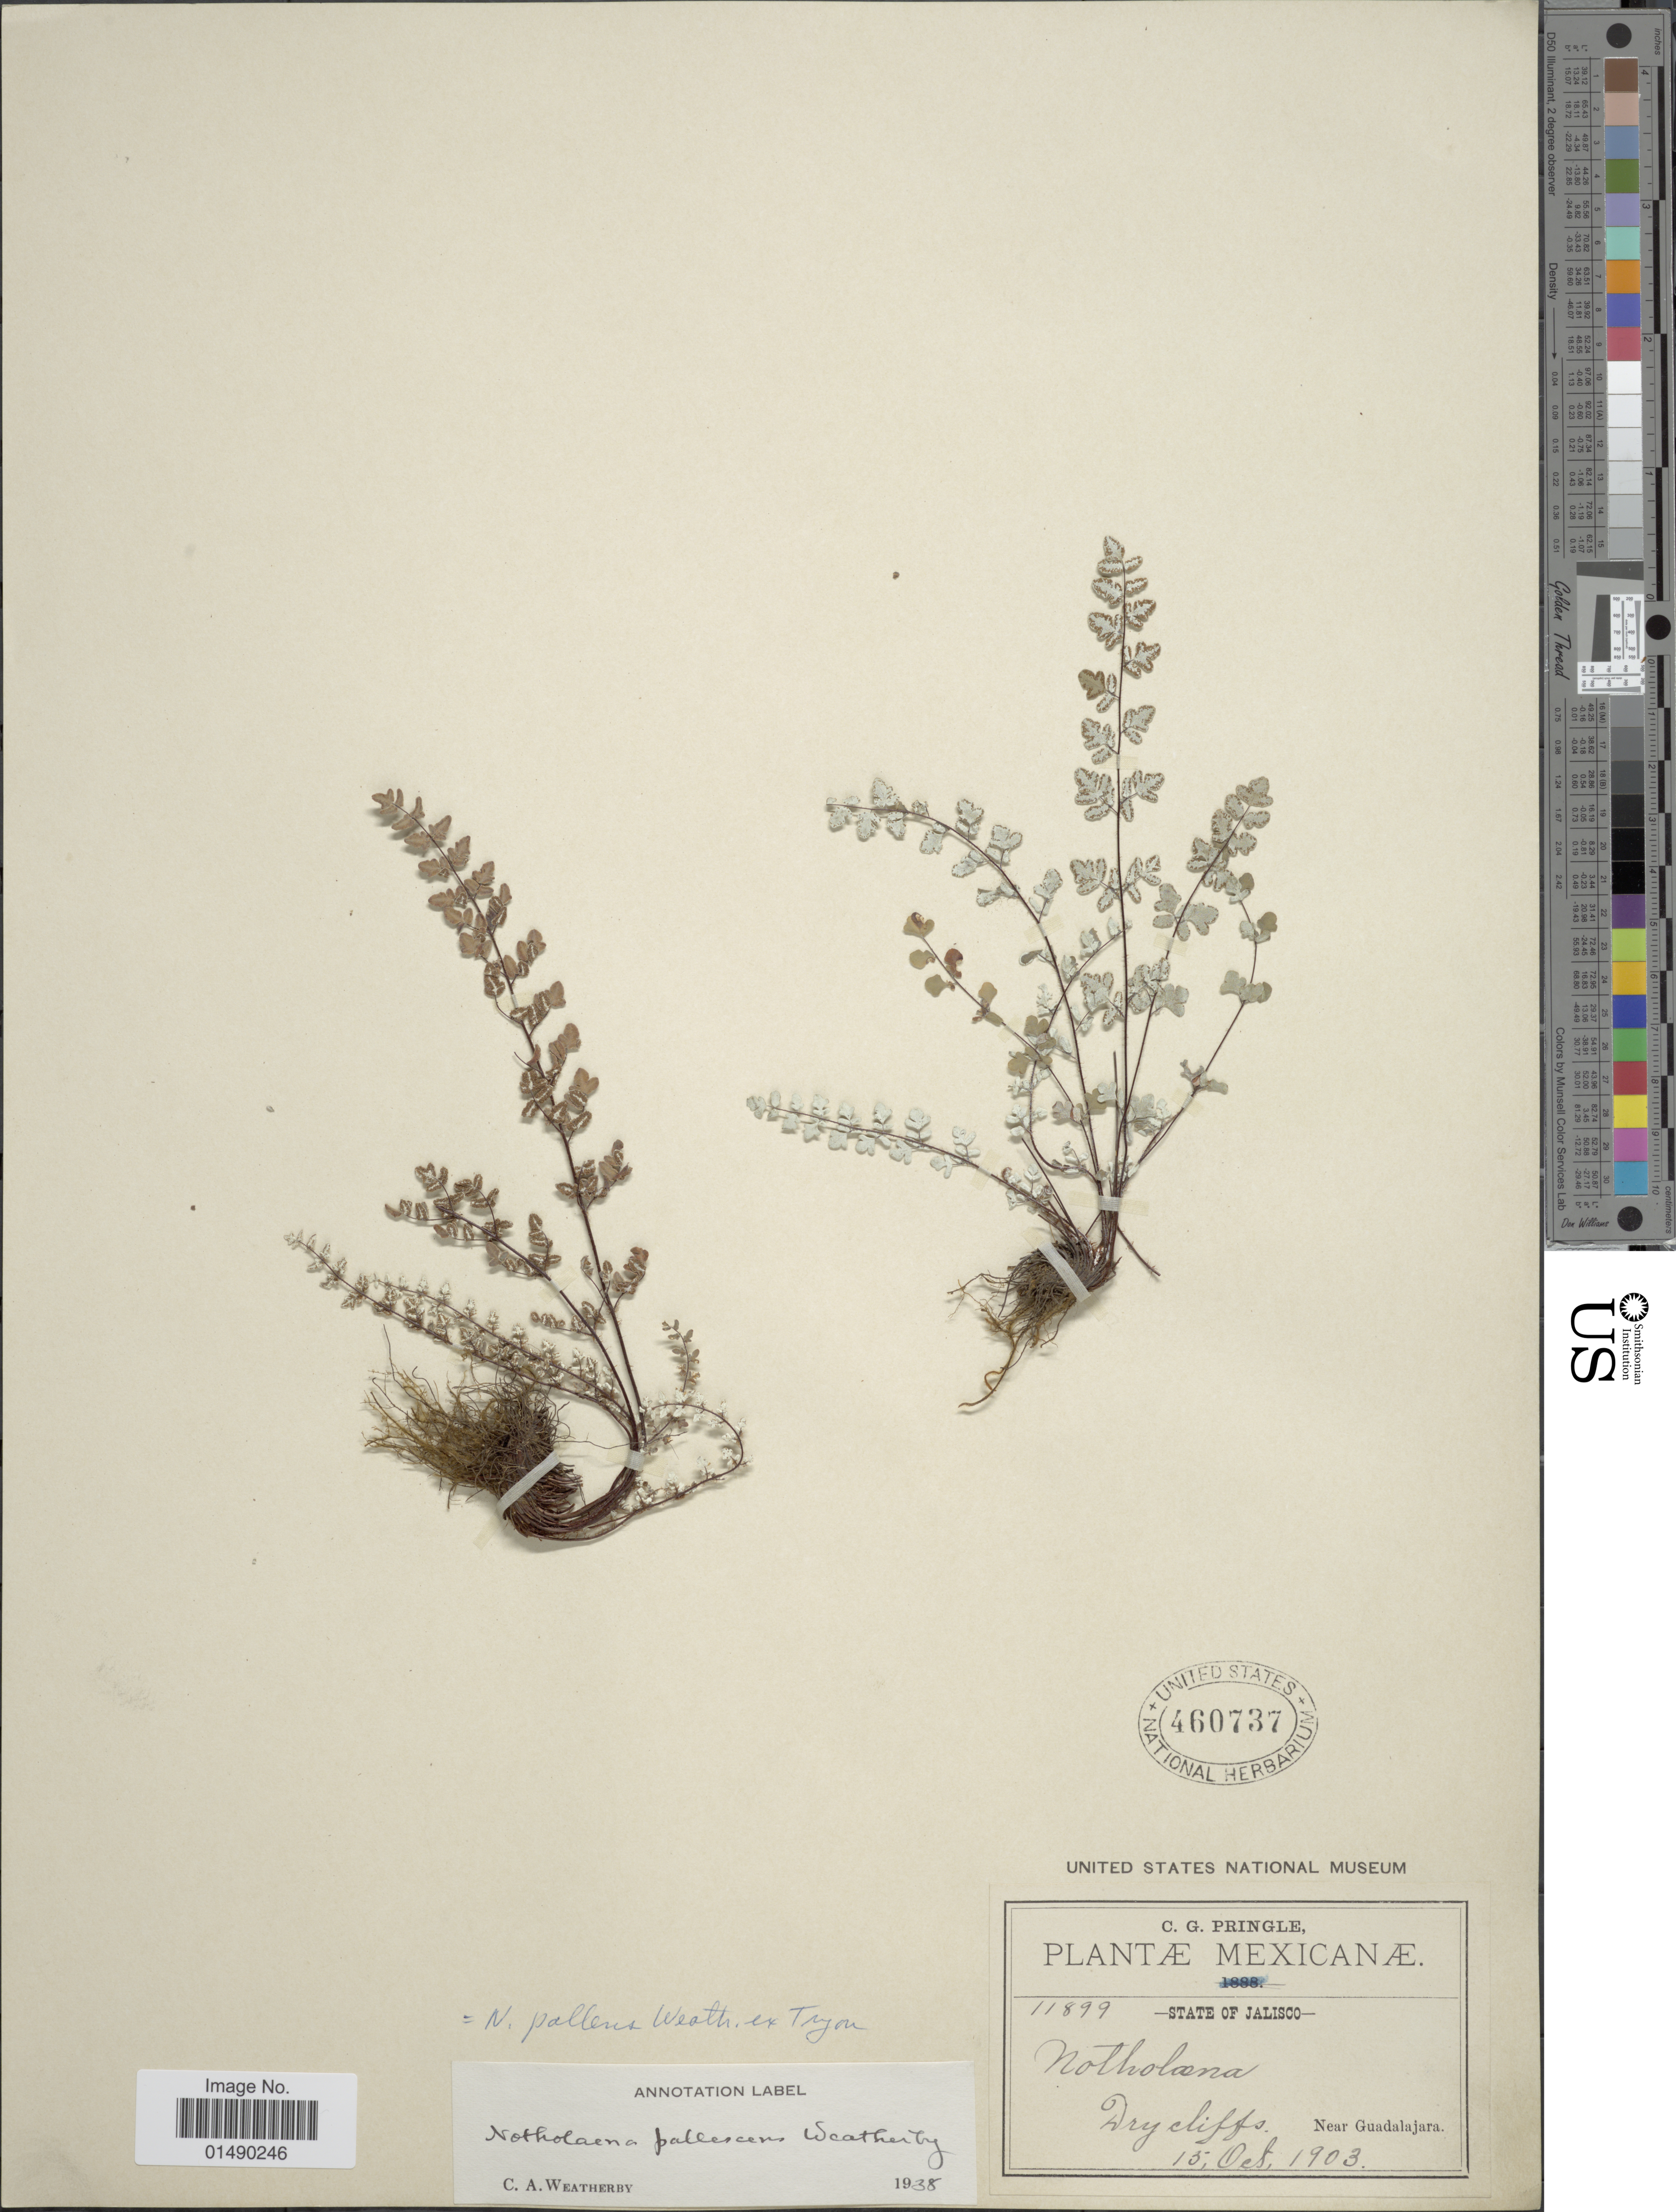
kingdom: Plantae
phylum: Tracheophyta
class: Polypodiopsida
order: Polypodiales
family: Pteridaceae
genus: Argyrochosma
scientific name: Argyrochosma pallens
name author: (Weath.) Windham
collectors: C. G. Pringle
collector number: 11899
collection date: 1903-10-15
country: Mexico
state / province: Jalisco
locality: Mexicanae, Dry cliffs, near Guadalajara.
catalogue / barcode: US 460737